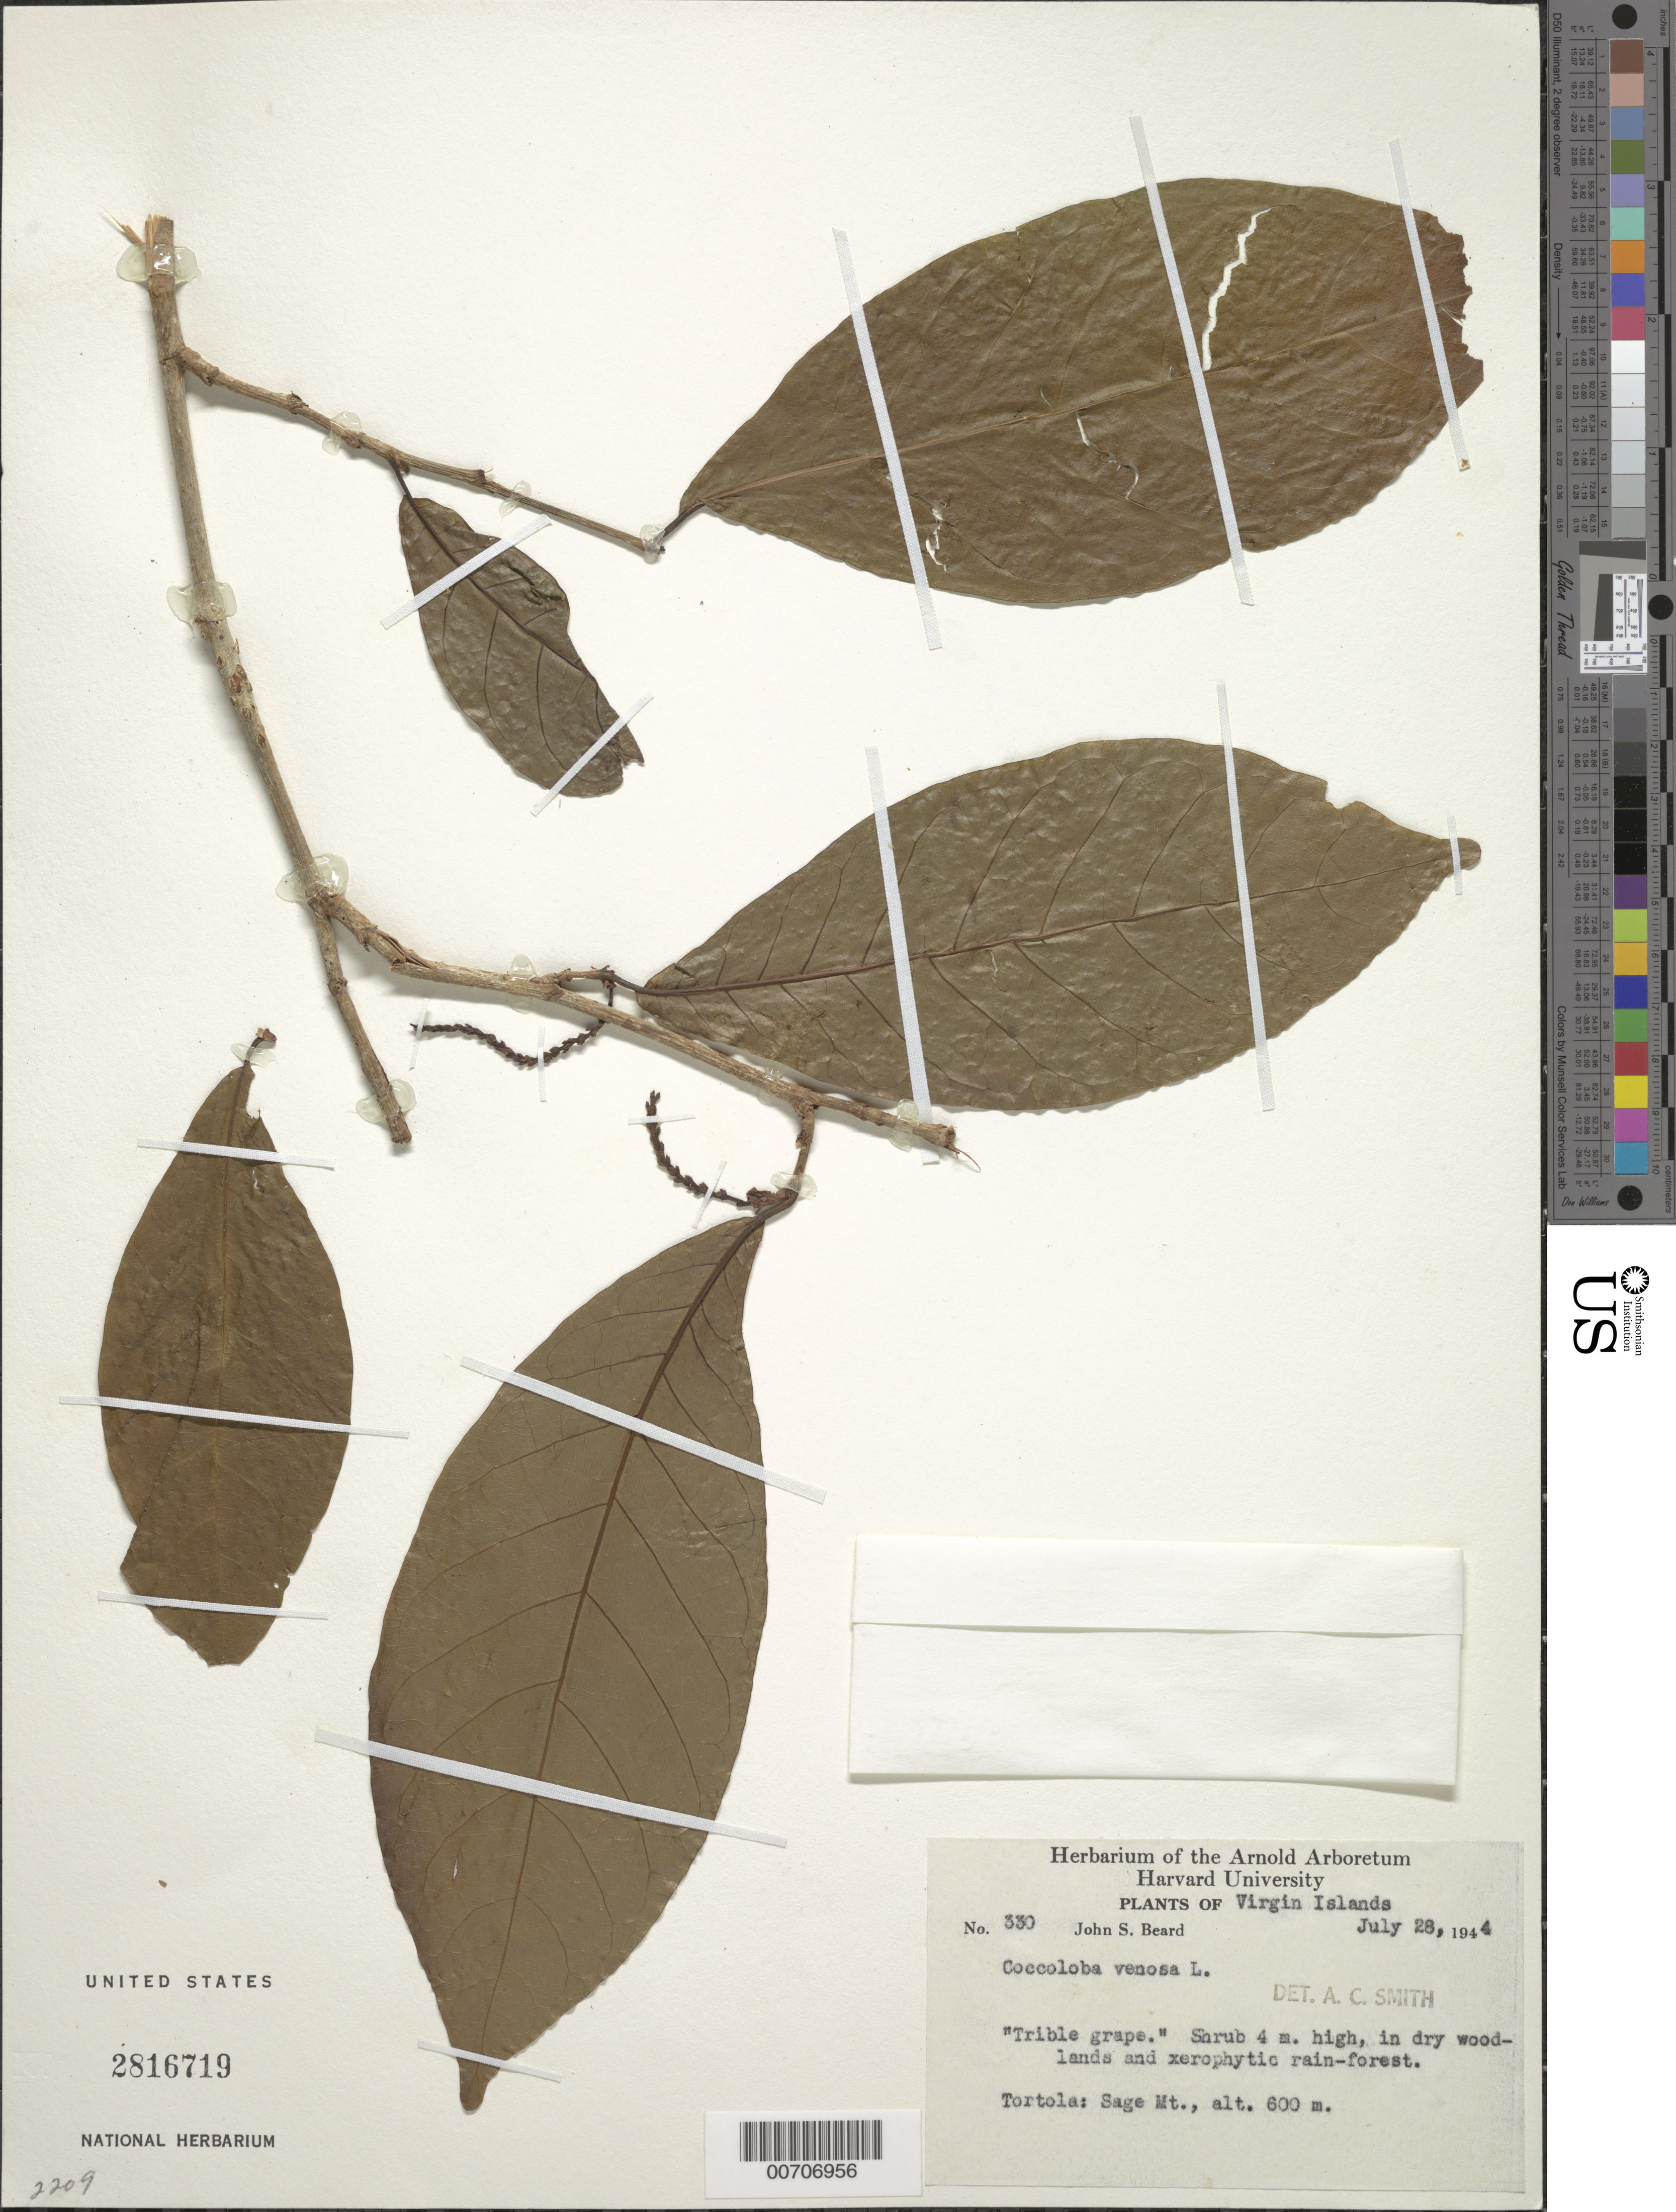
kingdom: Plantae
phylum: Tracheophyta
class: Magnoliopsida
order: Caryophyllales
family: Polygonaceae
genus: Coccoloba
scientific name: Coccoloba venosa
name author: L.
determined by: Smith, A. C.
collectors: J. Beard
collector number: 330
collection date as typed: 28 Jul 1944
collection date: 1944-07-28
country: British Virgin Islands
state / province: Tortola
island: Tortola Island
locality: Sage Mtn.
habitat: Dry woodlands and xerophytic rainforest.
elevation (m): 600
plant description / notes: Common name: Trible grape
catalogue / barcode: US 2816719